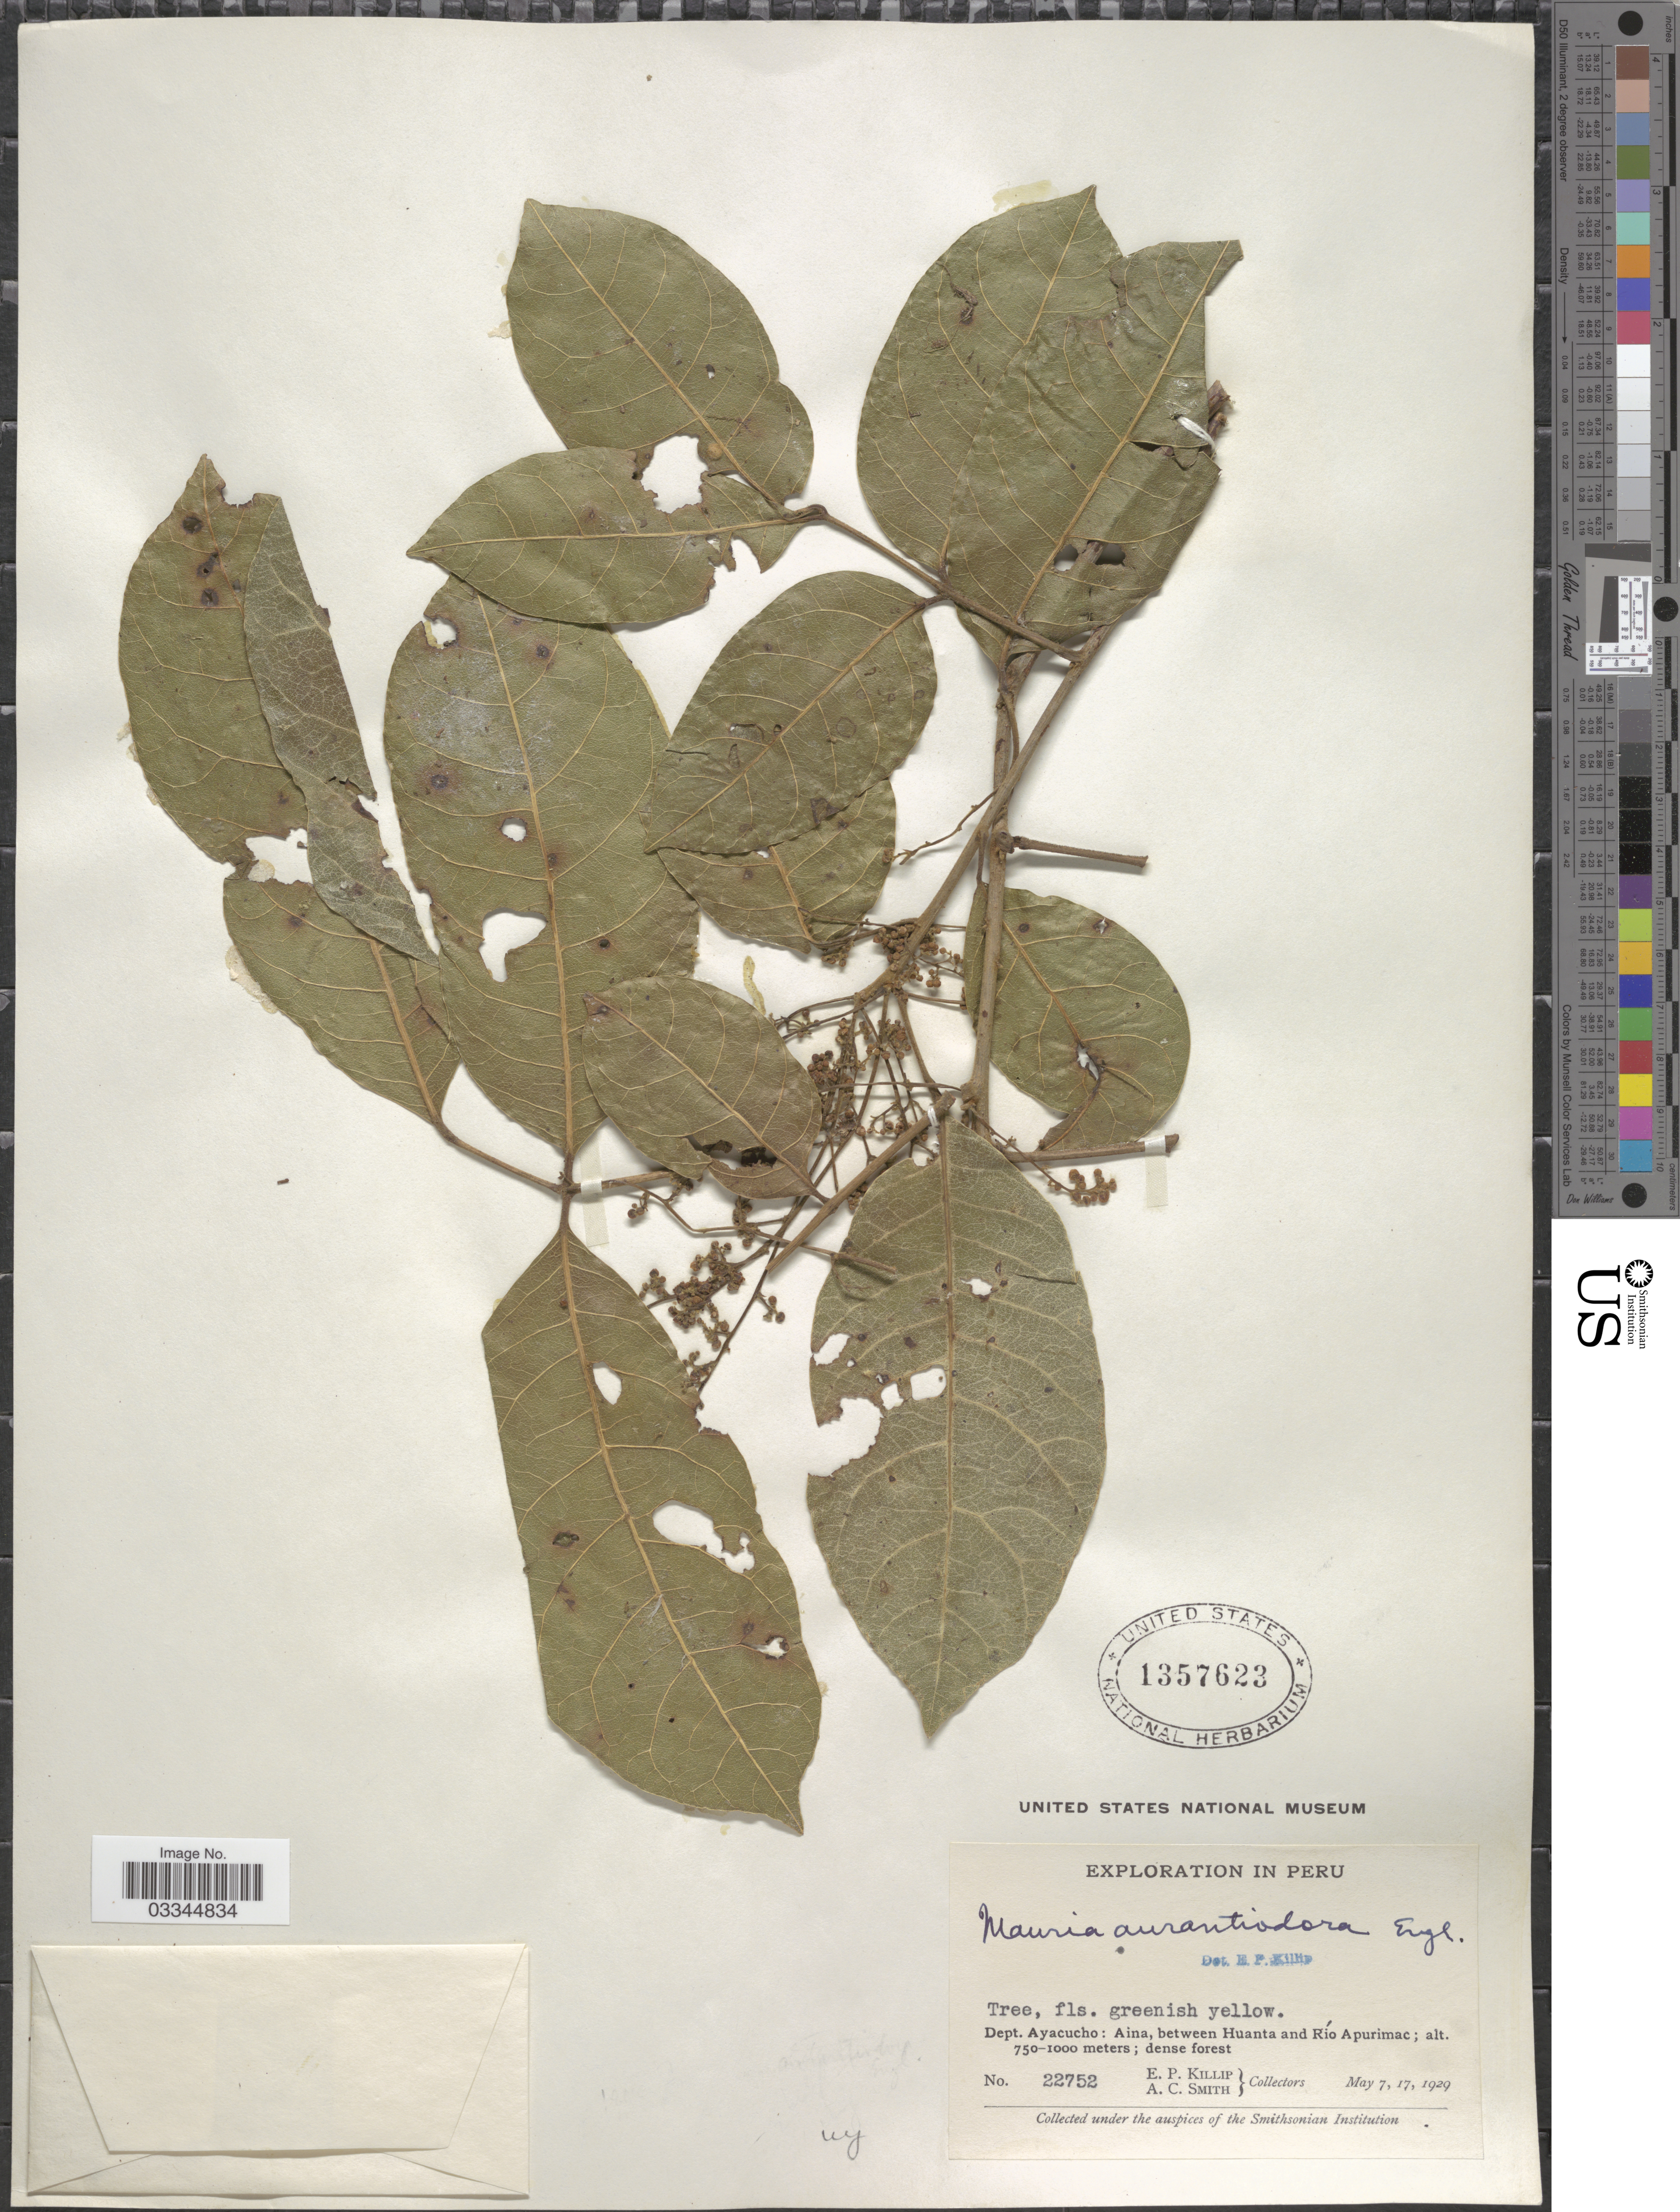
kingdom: Plantae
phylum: Tracheophyta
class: Magnoliopsida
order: Sapindales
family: Anacardiaceae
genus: Mauria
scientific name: Mauria aurantiodora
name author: (Ruiz ex Engl.) Engl.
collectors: E. P. Killip & A. C. Smith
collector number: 22752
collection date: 1929-05-07/1929-05-17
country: Peru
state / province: Ayacucho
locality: Dept. Ayacucho: Aina, between Huanta and Río Apurimac.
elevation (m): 750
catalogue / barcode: US 1357623